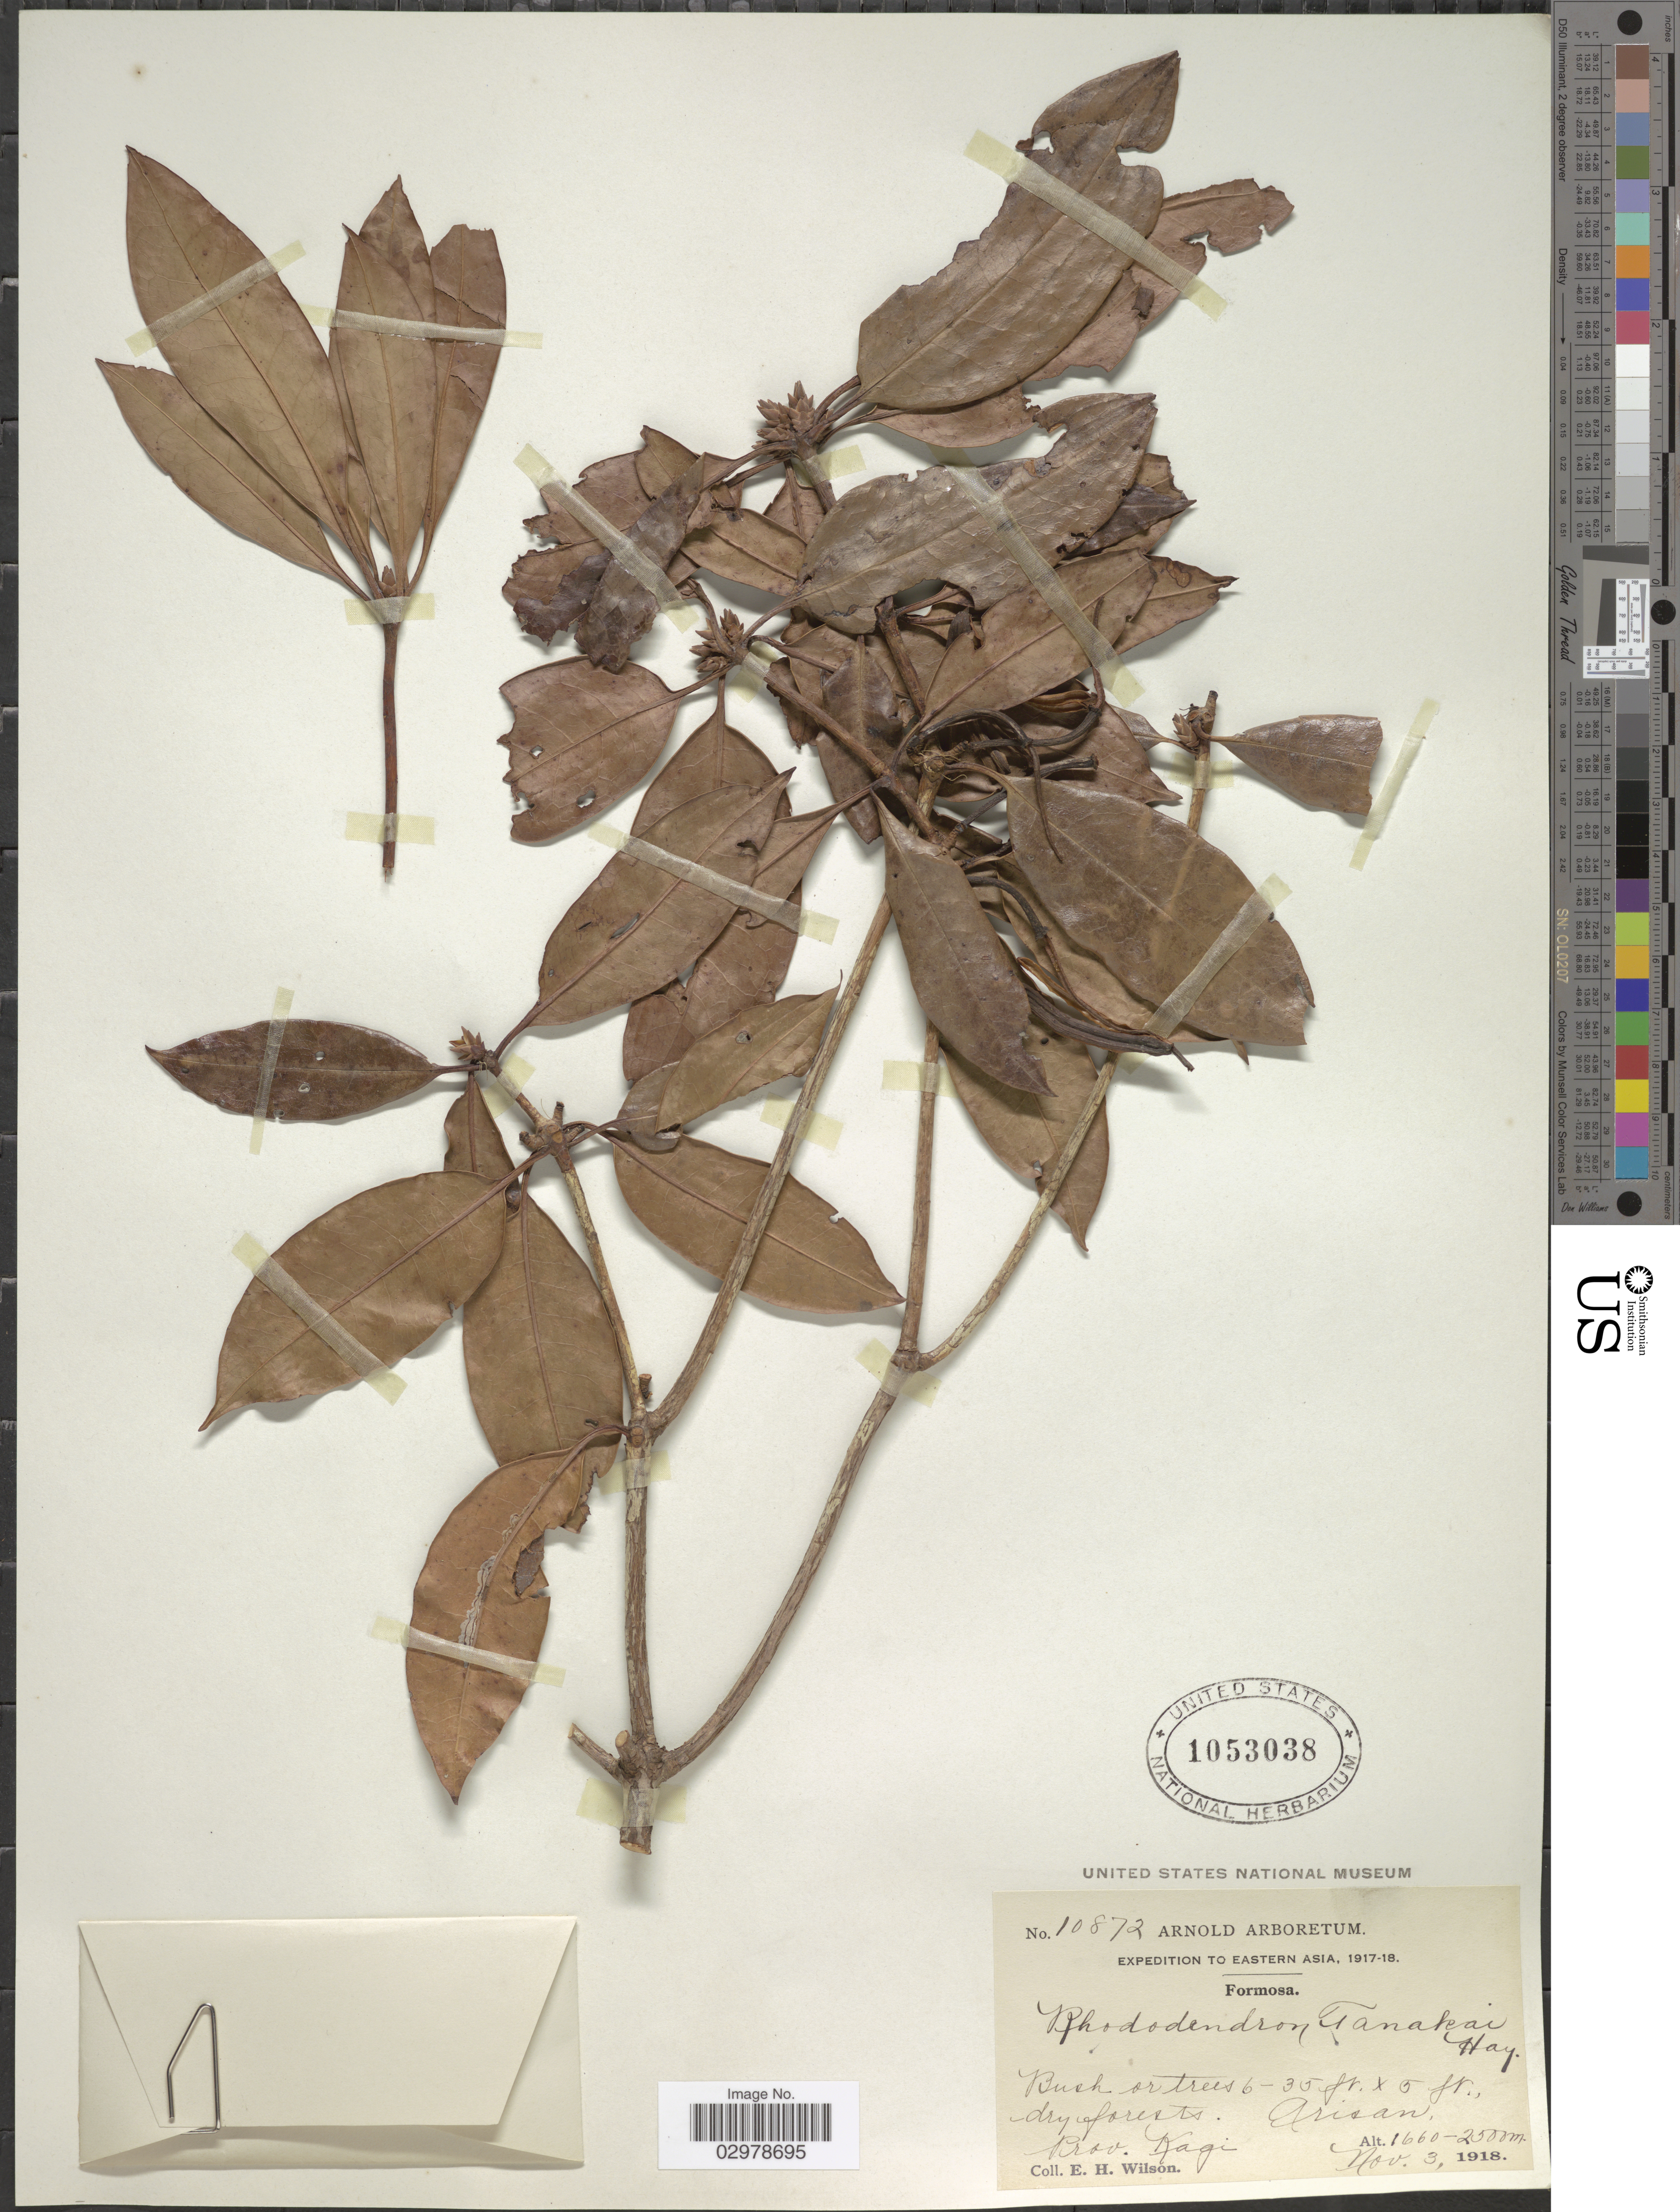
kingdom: Plantae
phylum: Tracheophyta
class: Magnoliopsida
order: Ericales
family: Ericaceae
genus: Rhododendron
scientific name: Rhododendron tanakae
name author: Hayata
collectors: E. Wilson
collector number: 10872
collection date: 1918-11-03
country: Taiwan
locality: Eastern Asia. Formosa. Arisan, Prov. Kagi.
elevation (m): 1660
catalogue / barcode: US 1053038